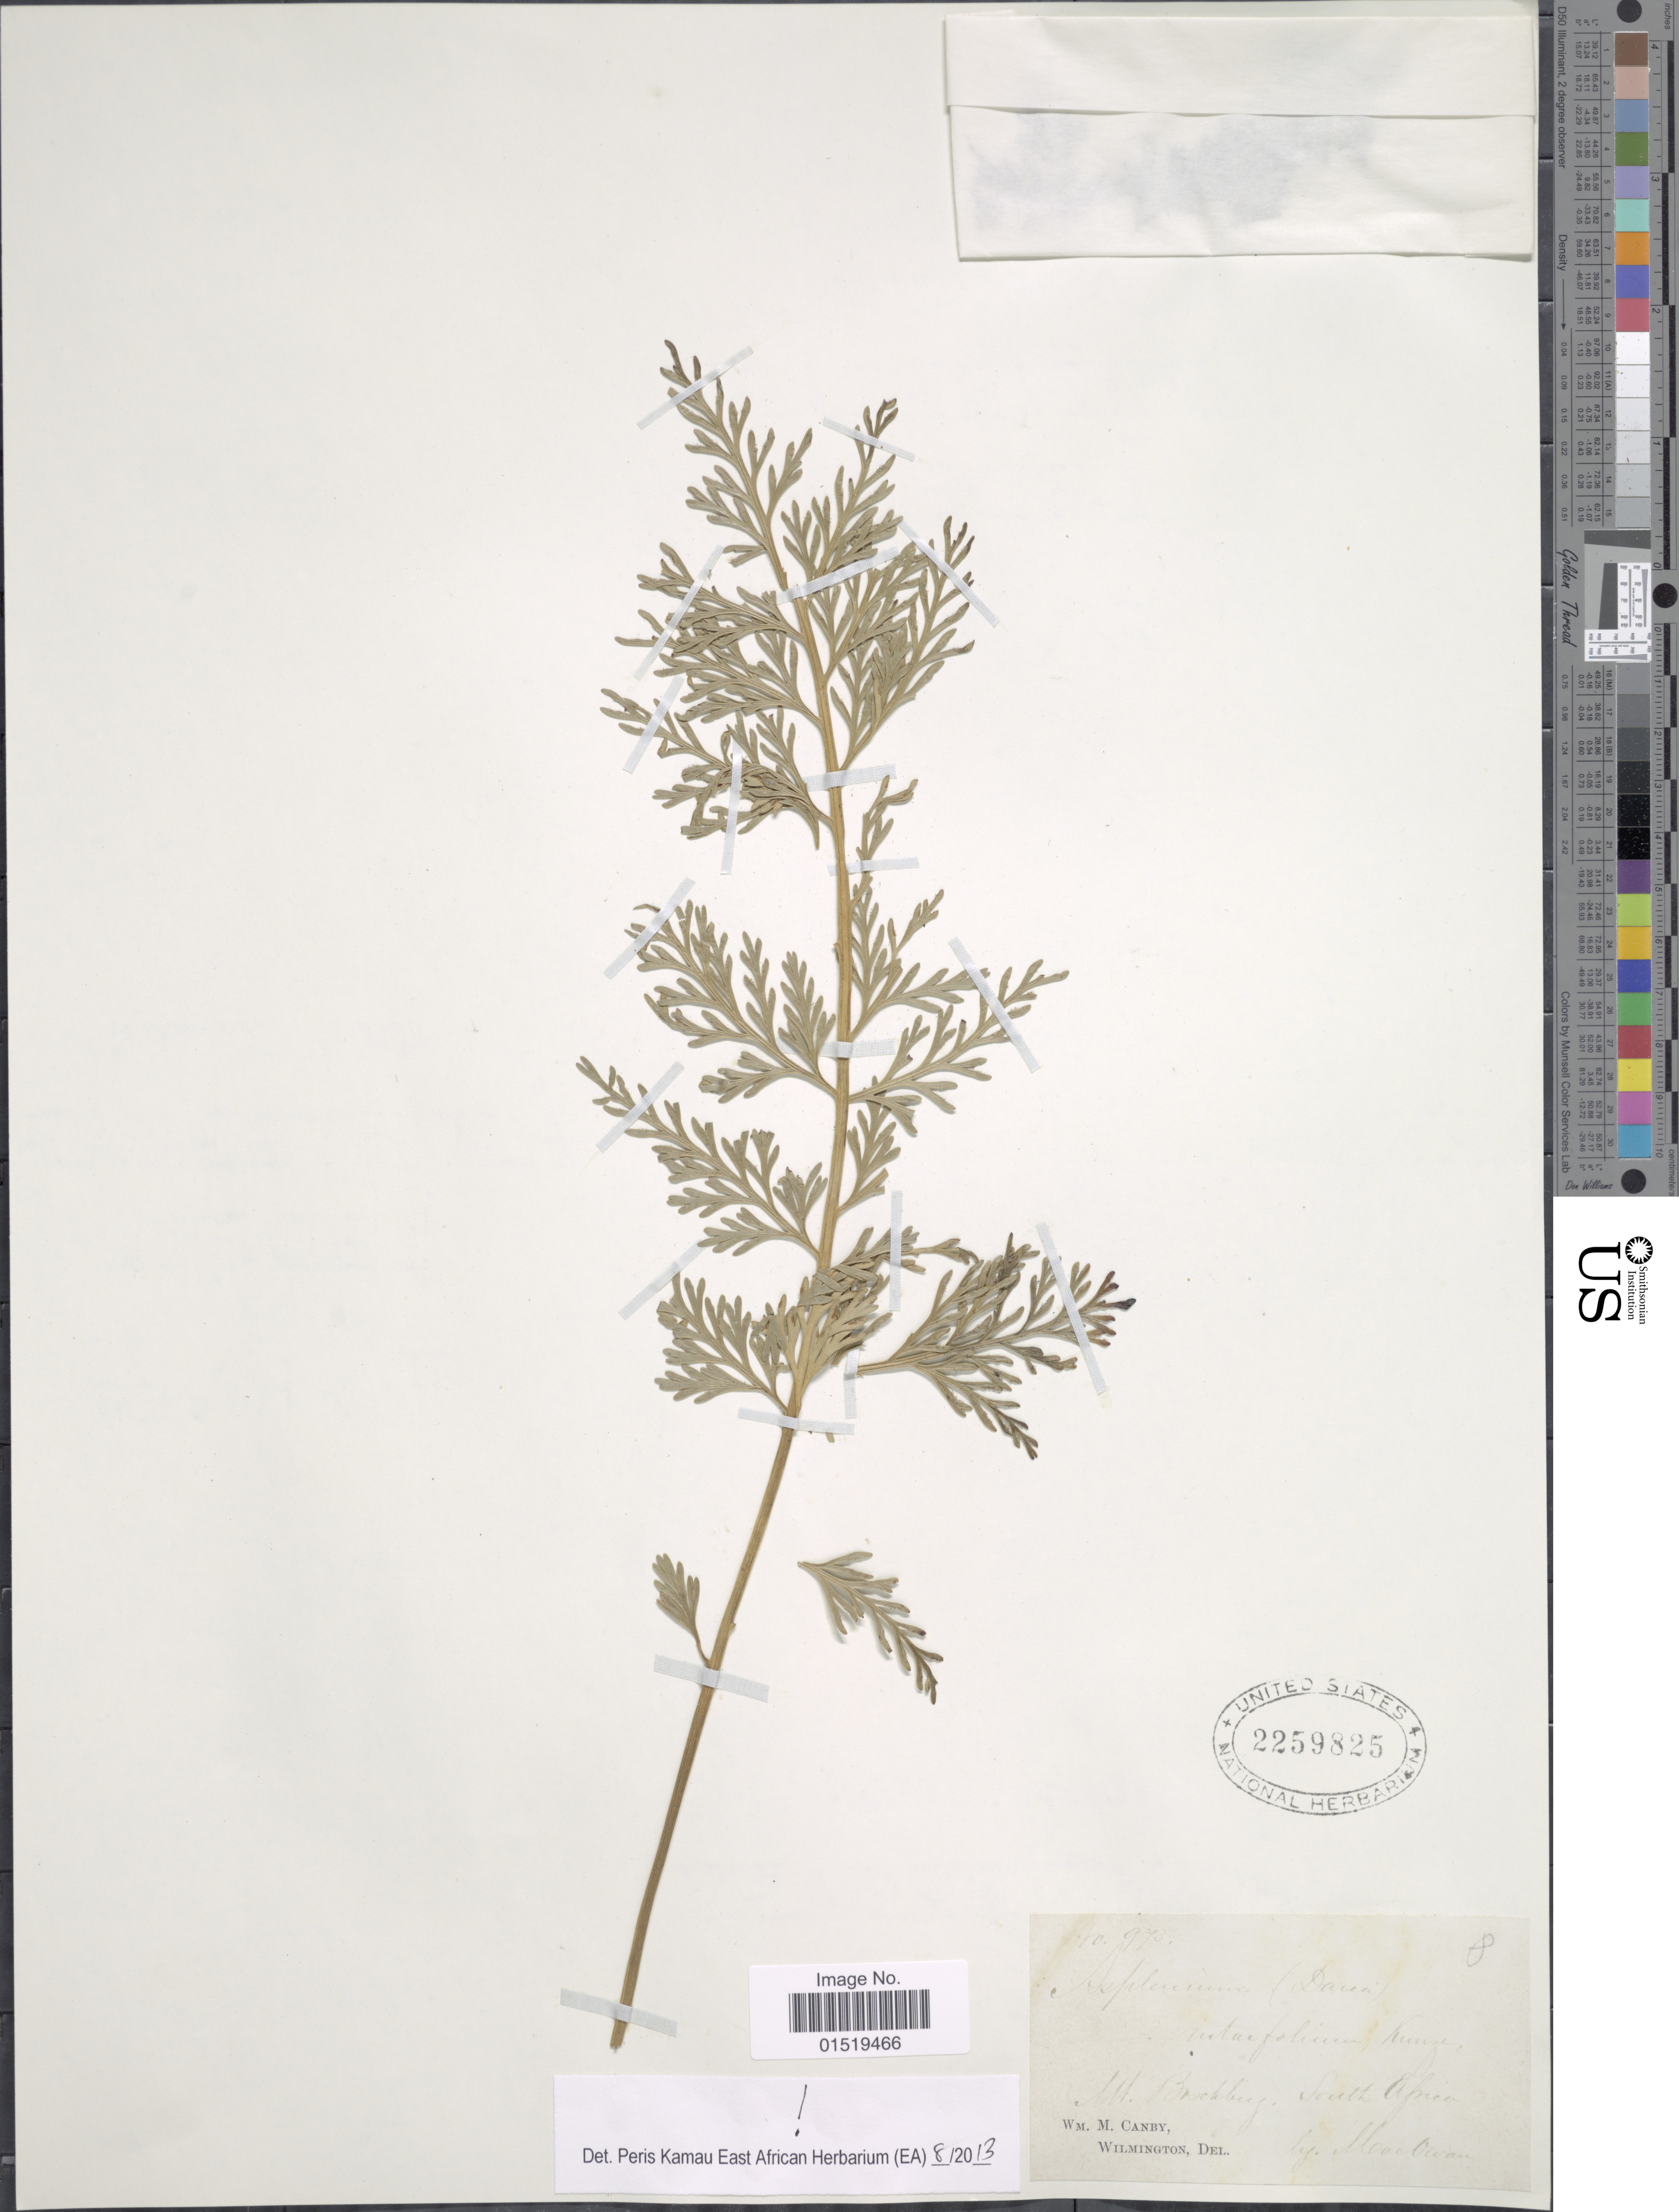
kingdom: Plantae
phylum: Tracheophyta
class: Polypodiopsida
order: Polypodiales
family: Aspleniaceae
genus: Asplenium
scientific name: Asplenium rutifolium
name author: (P.J. Bergius) Kunze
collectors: W. M. Canby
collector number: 97*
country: South Africa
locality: Mt. Boschberg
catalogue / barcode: US 2259825